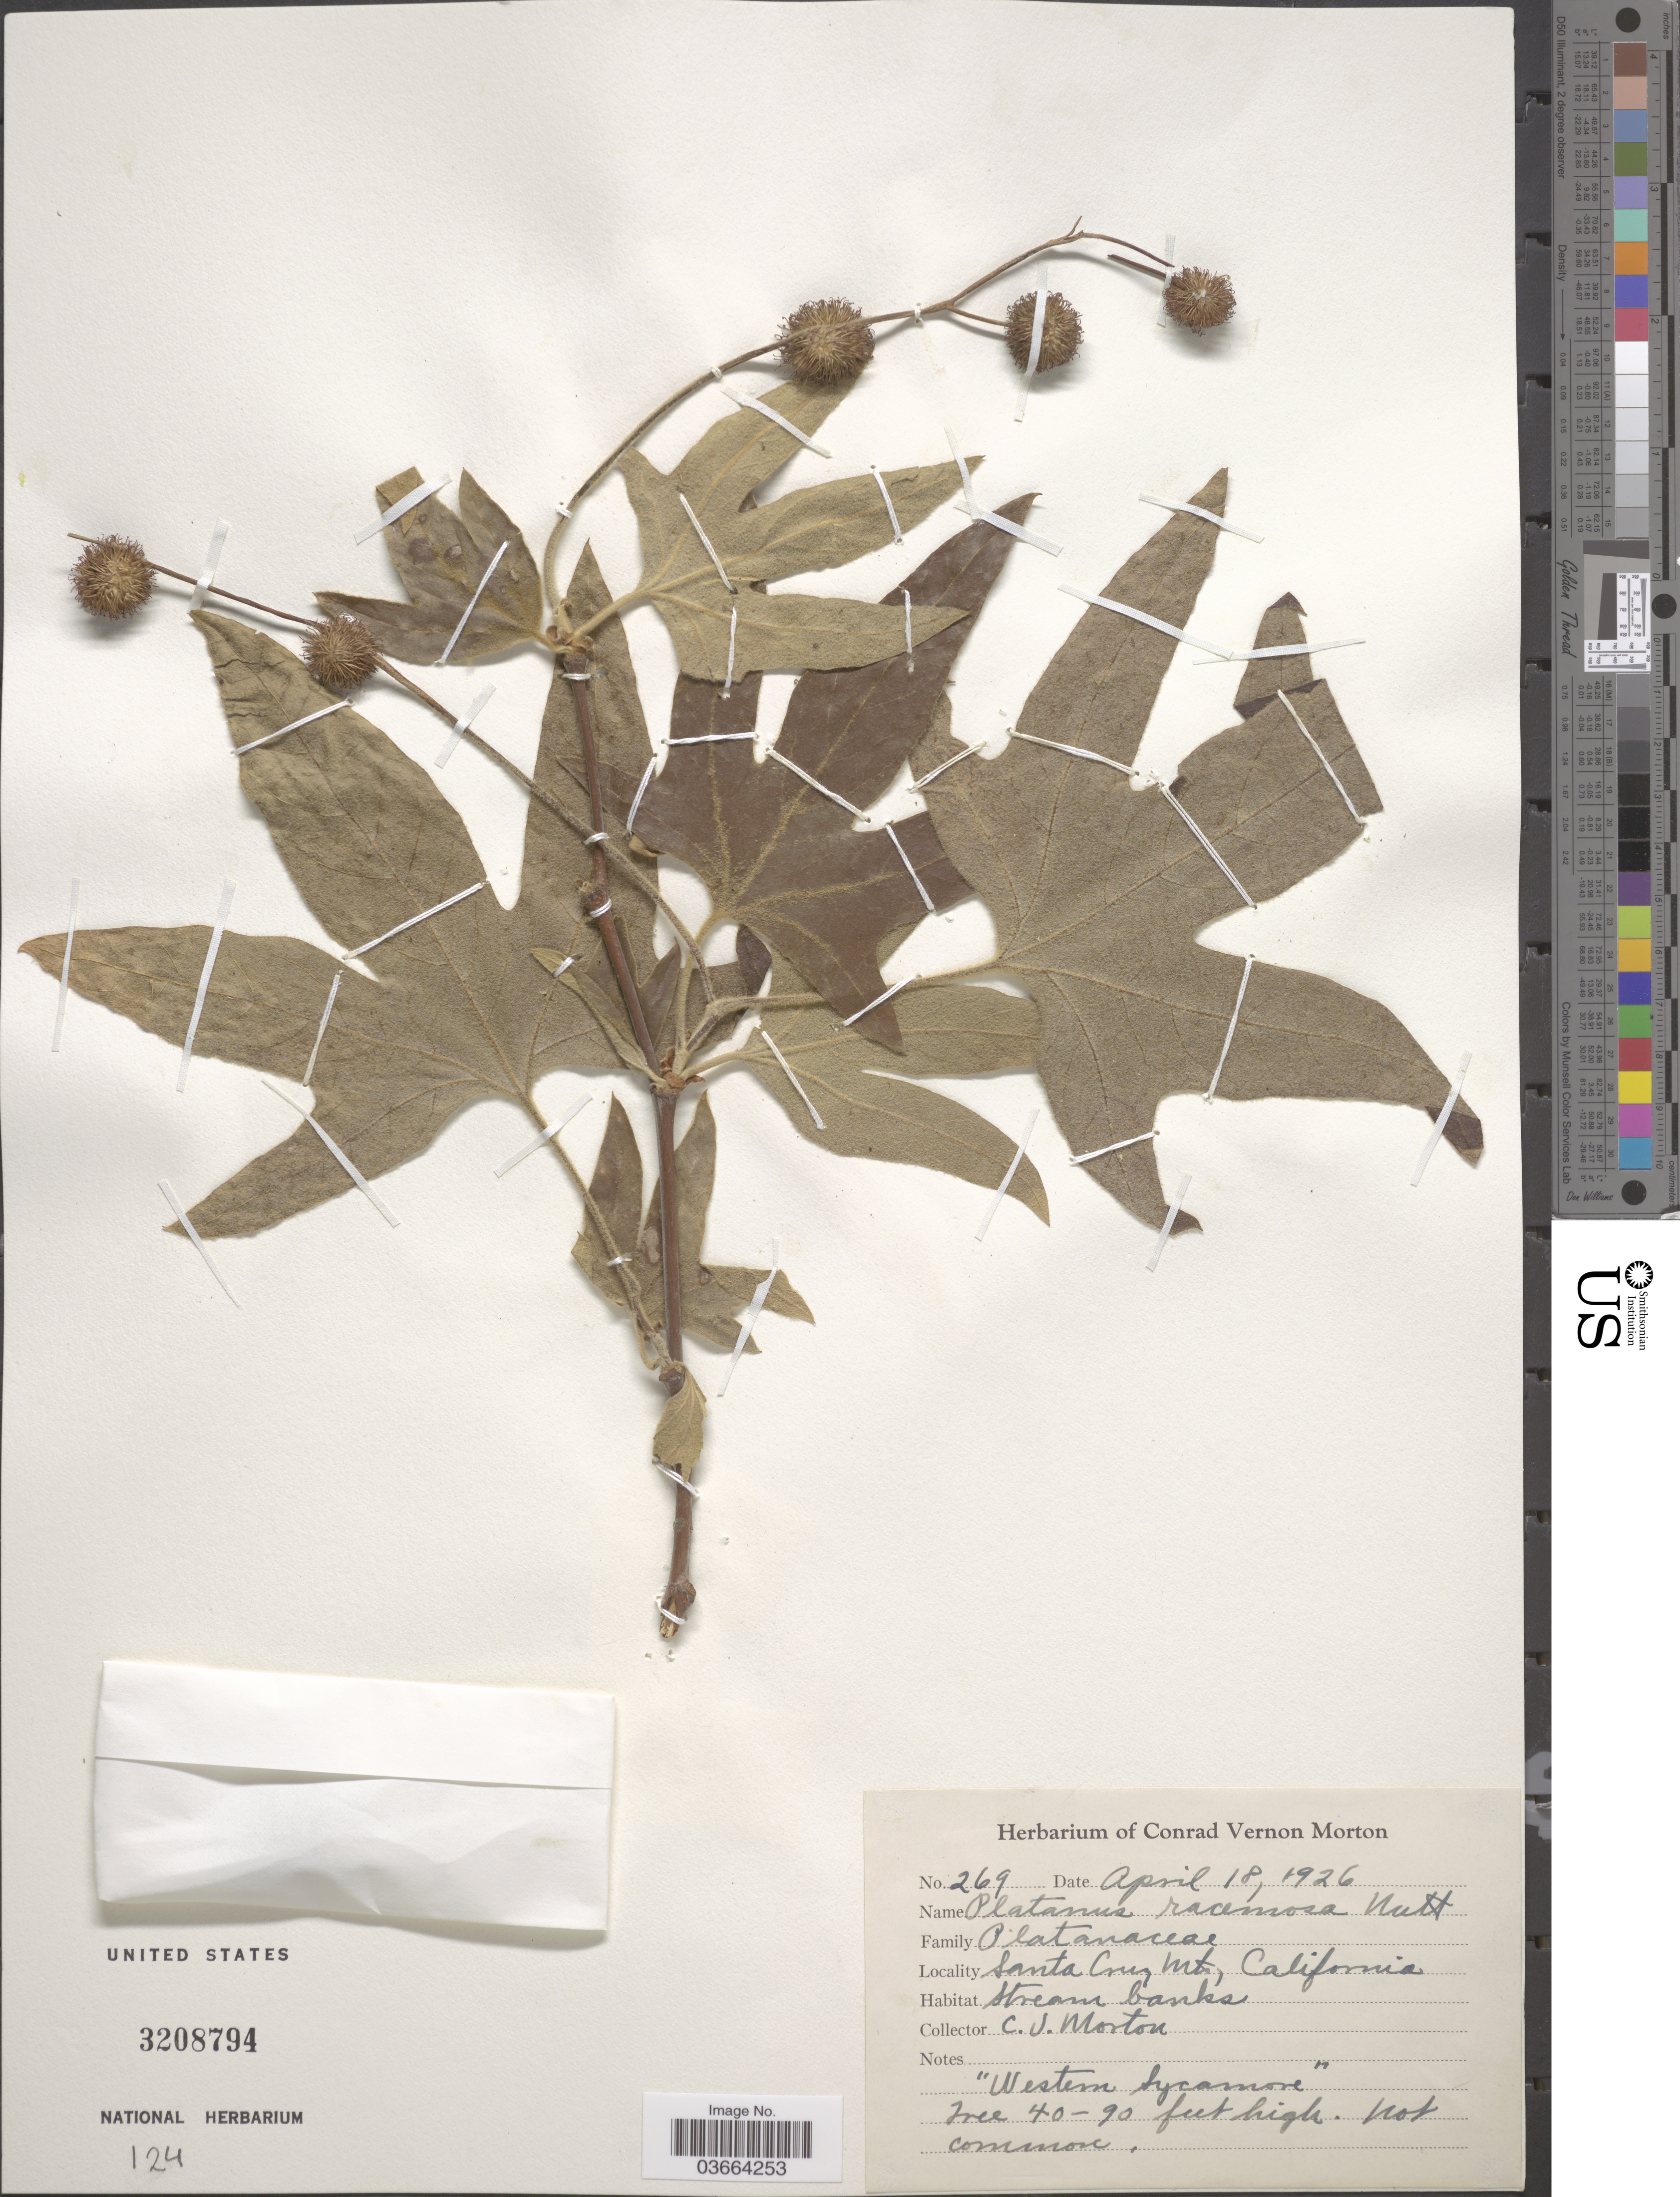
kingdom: Plantae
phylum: Tracheophyta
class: Magnoliopsida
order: Proteales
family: Platanaceae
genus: Platanus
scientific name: Platanus racemosa var. wrightii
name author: (S. Watson) L.D. Benson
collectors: C. V. Morton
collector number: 269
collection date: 1926-04-18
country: United States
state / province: California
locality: Santa Cruz Mts.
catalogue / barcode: US 3208794